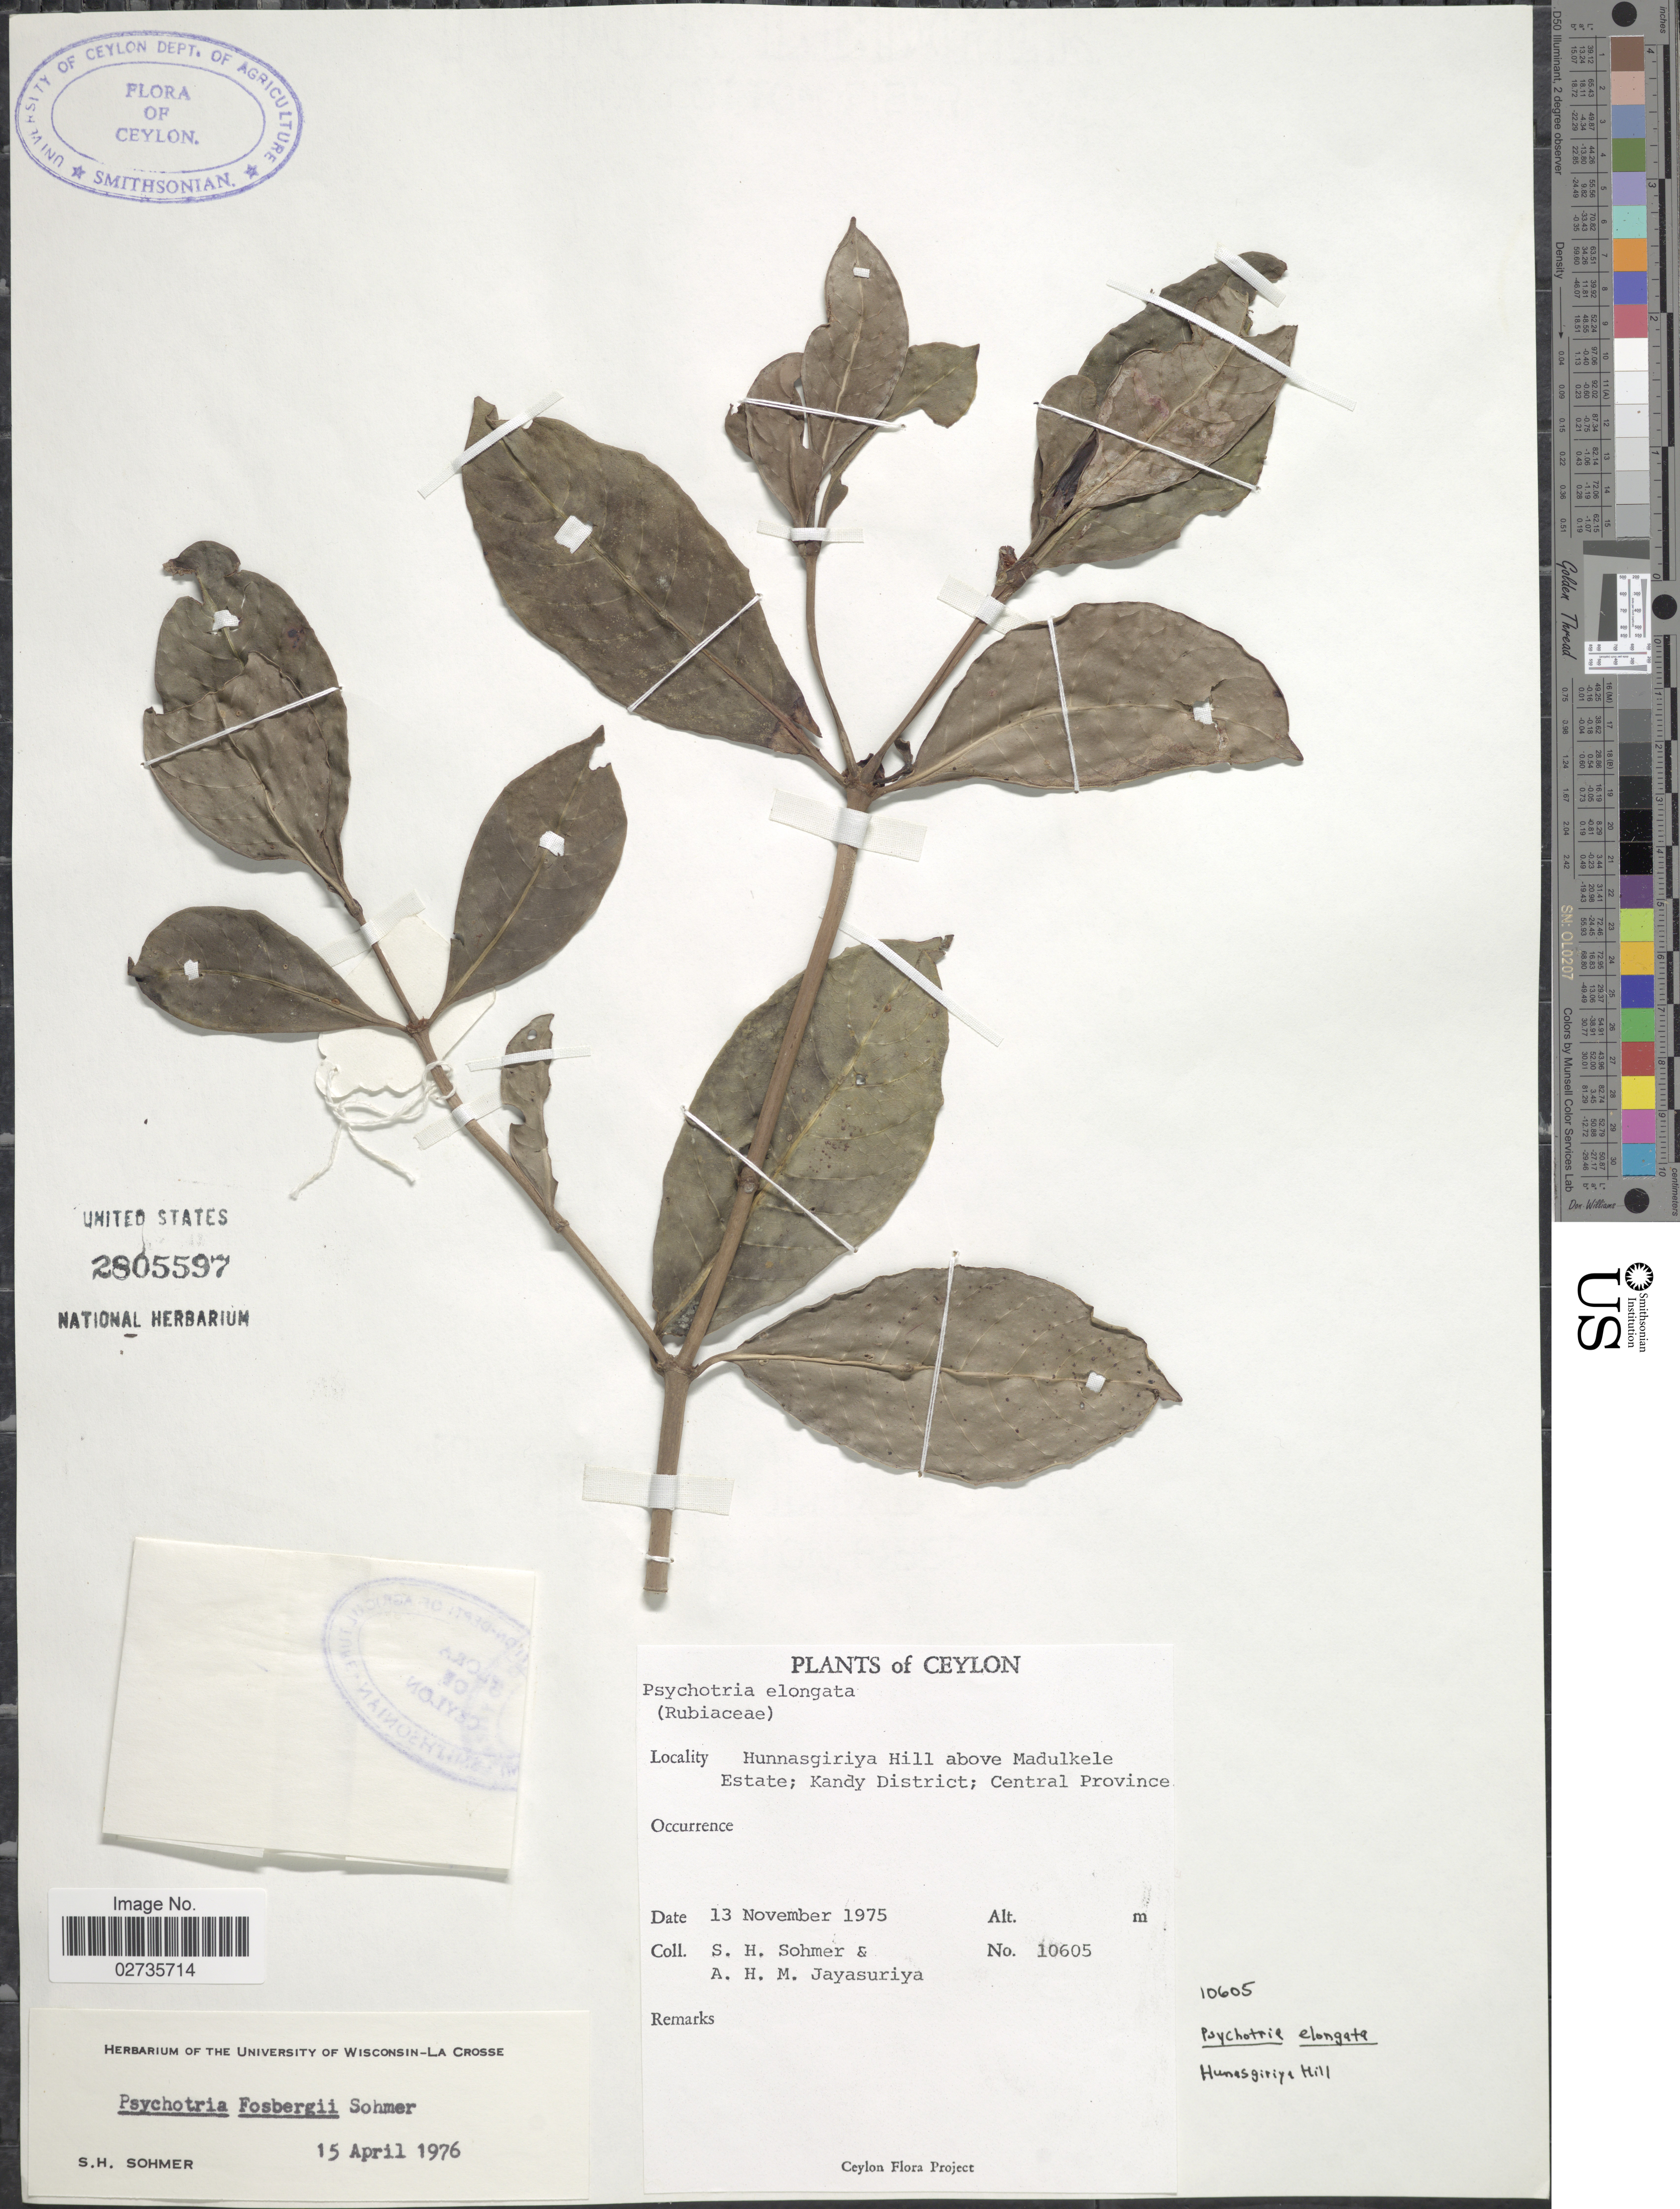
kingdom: Plantae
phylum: Tracheophyta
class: Magnoliopsida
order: Gentianales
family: Rubiaceae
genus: Psychotria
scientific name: Psychotria sohmeri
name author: Kiehn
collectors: S. H. Sohmer & A. H. Jayasuriya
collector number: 10605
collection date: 1975-11-13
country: Sri Lanka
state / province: Central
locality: Ceylon, Hunnasgiriya Hill above Madulkale Estate; Kandy District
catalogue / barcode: US 2805597